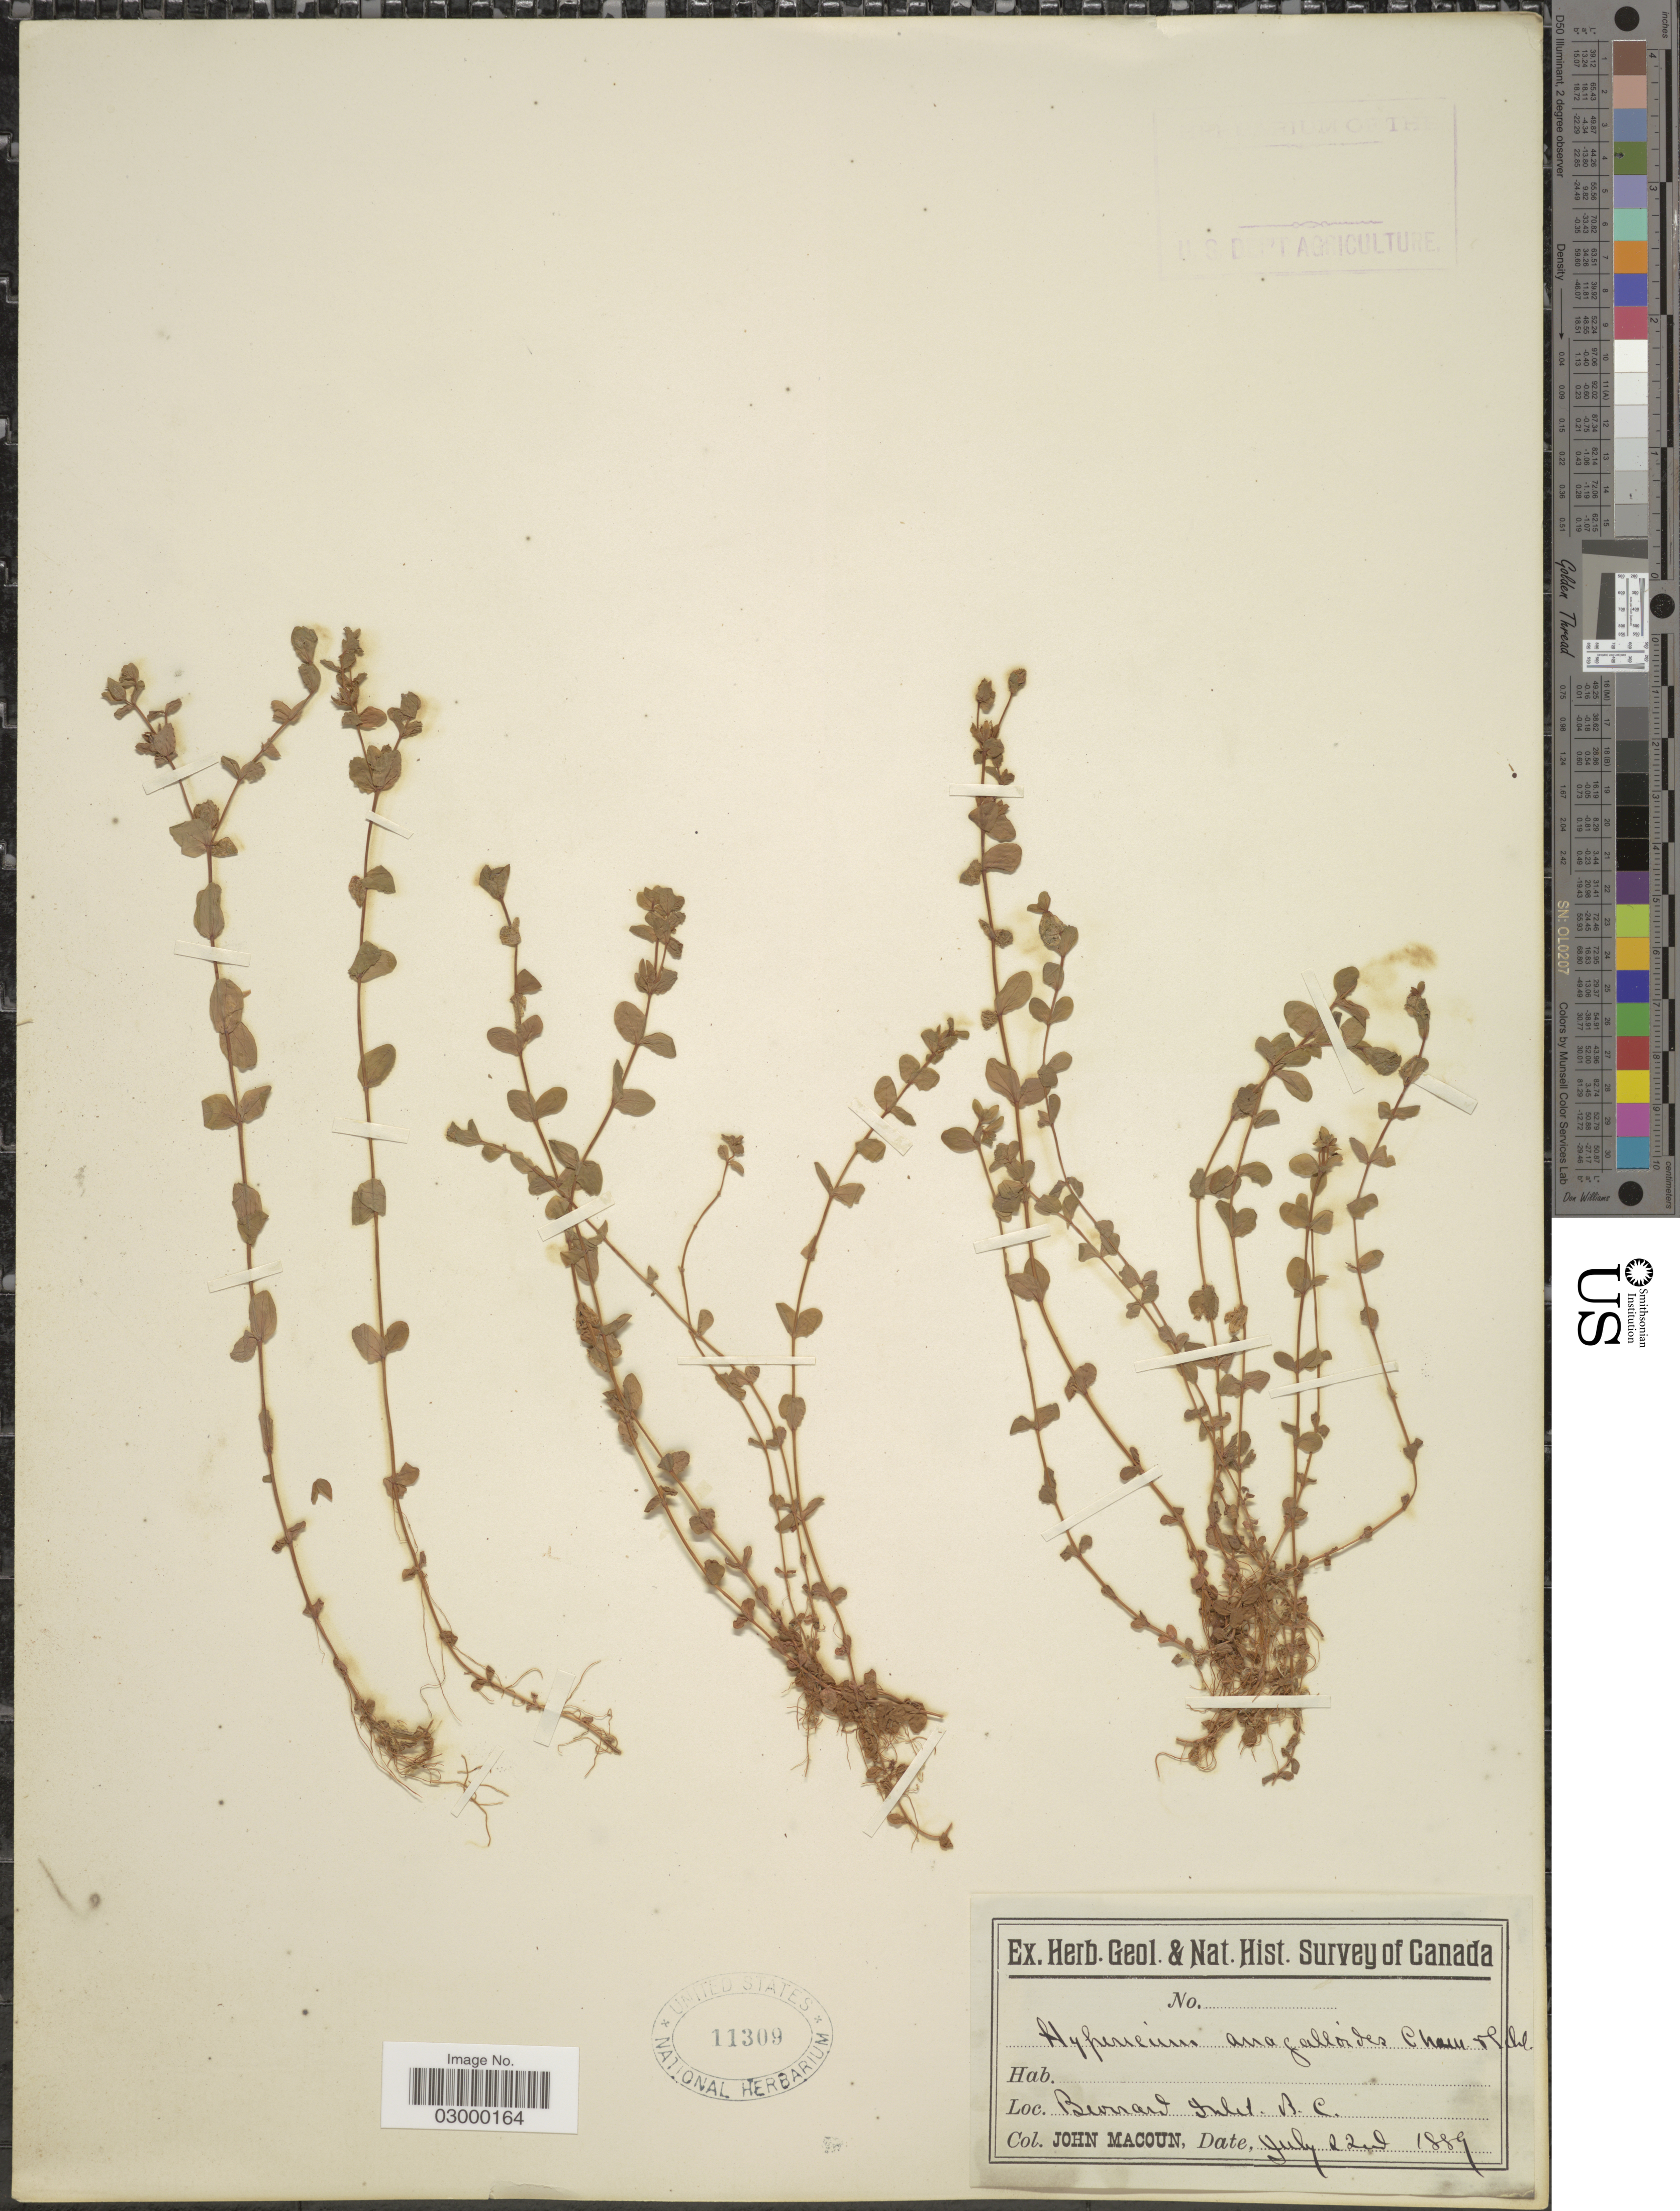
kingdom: Plantae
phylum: Tracheophyta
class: Magnoliopsida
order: Malpighiales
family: Hypericaceae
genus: Hypericum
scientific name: Hypericum anagalloides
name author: Cham. & Schltdl.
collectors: J. Macoun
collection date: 1889-07-22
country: Canada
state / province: British Columbia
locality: Burraw Inlet.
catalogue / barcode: US 11309